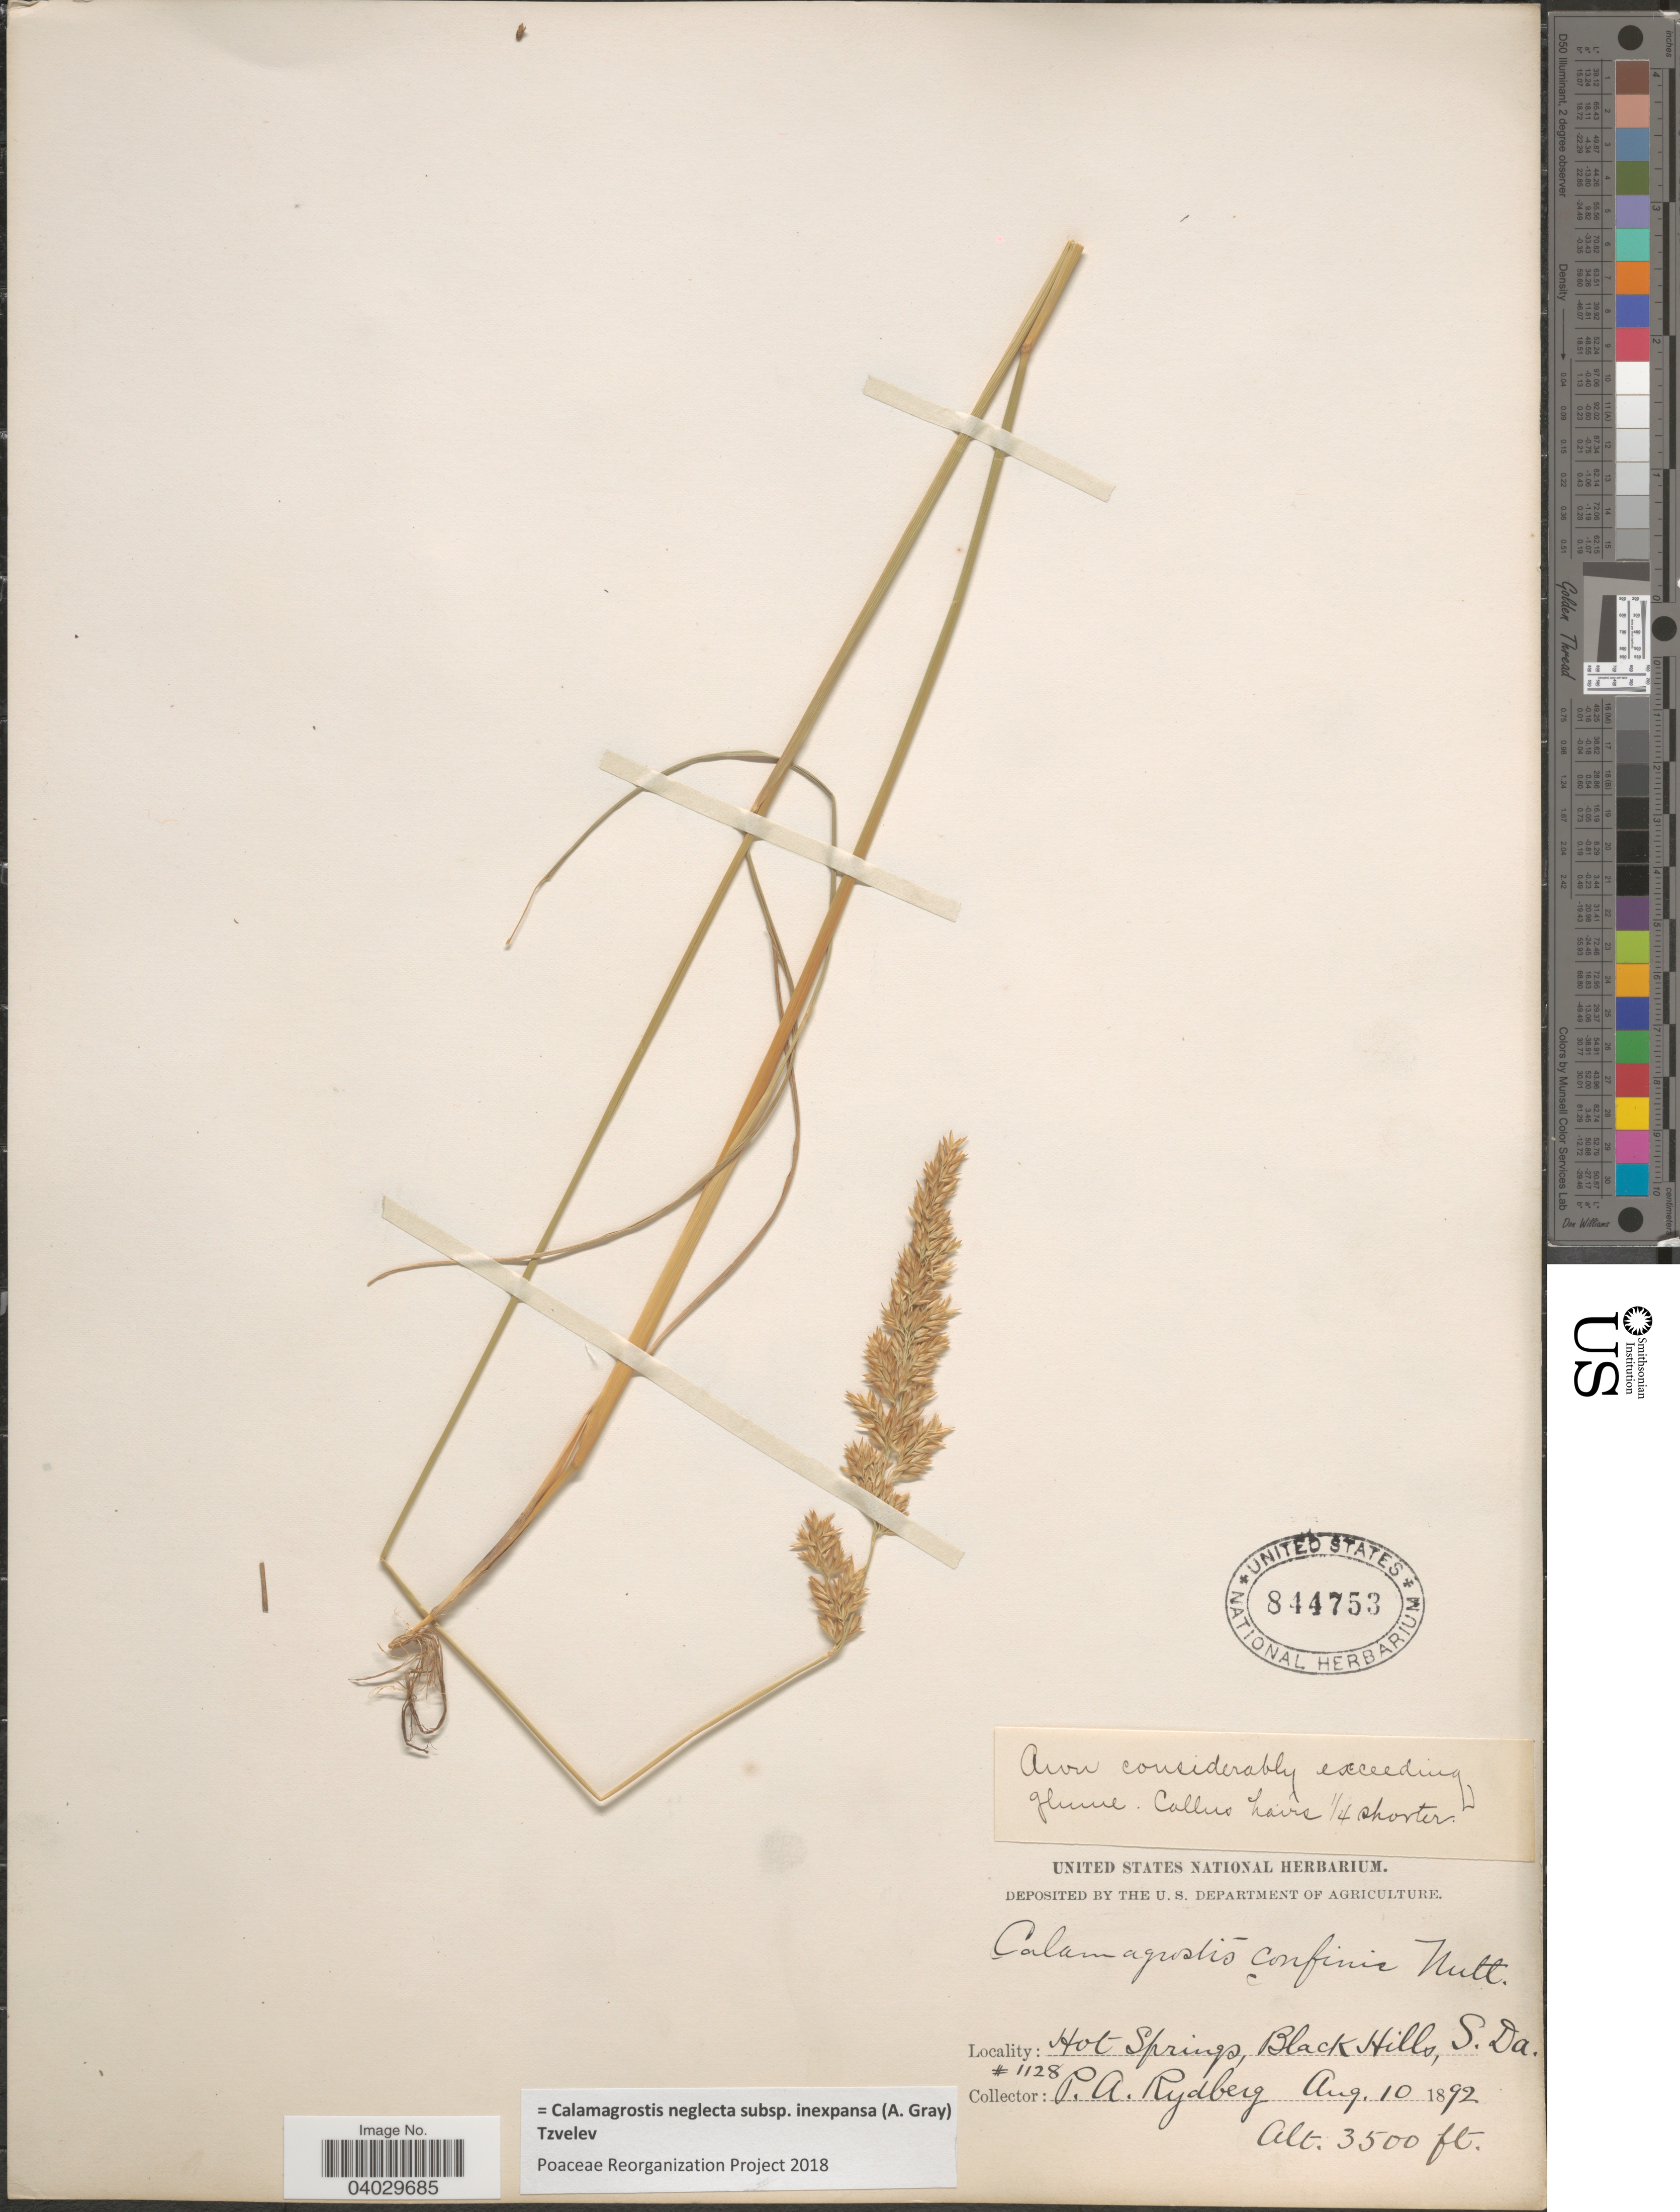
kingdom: Plantae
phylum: Tracheophyta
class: Liliopsida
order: Poales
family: Poaceae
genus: Calamagrostis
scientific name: Calamagrostis neglecta subsp. inexpansa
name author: (A. Gray) Tzvelev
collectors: P. A. Rydberg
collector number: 1128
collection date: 1892-08-10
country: United States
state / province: South Dakota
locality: Hot Springs, Black Hills.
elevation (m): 1067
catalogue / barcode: US 844753